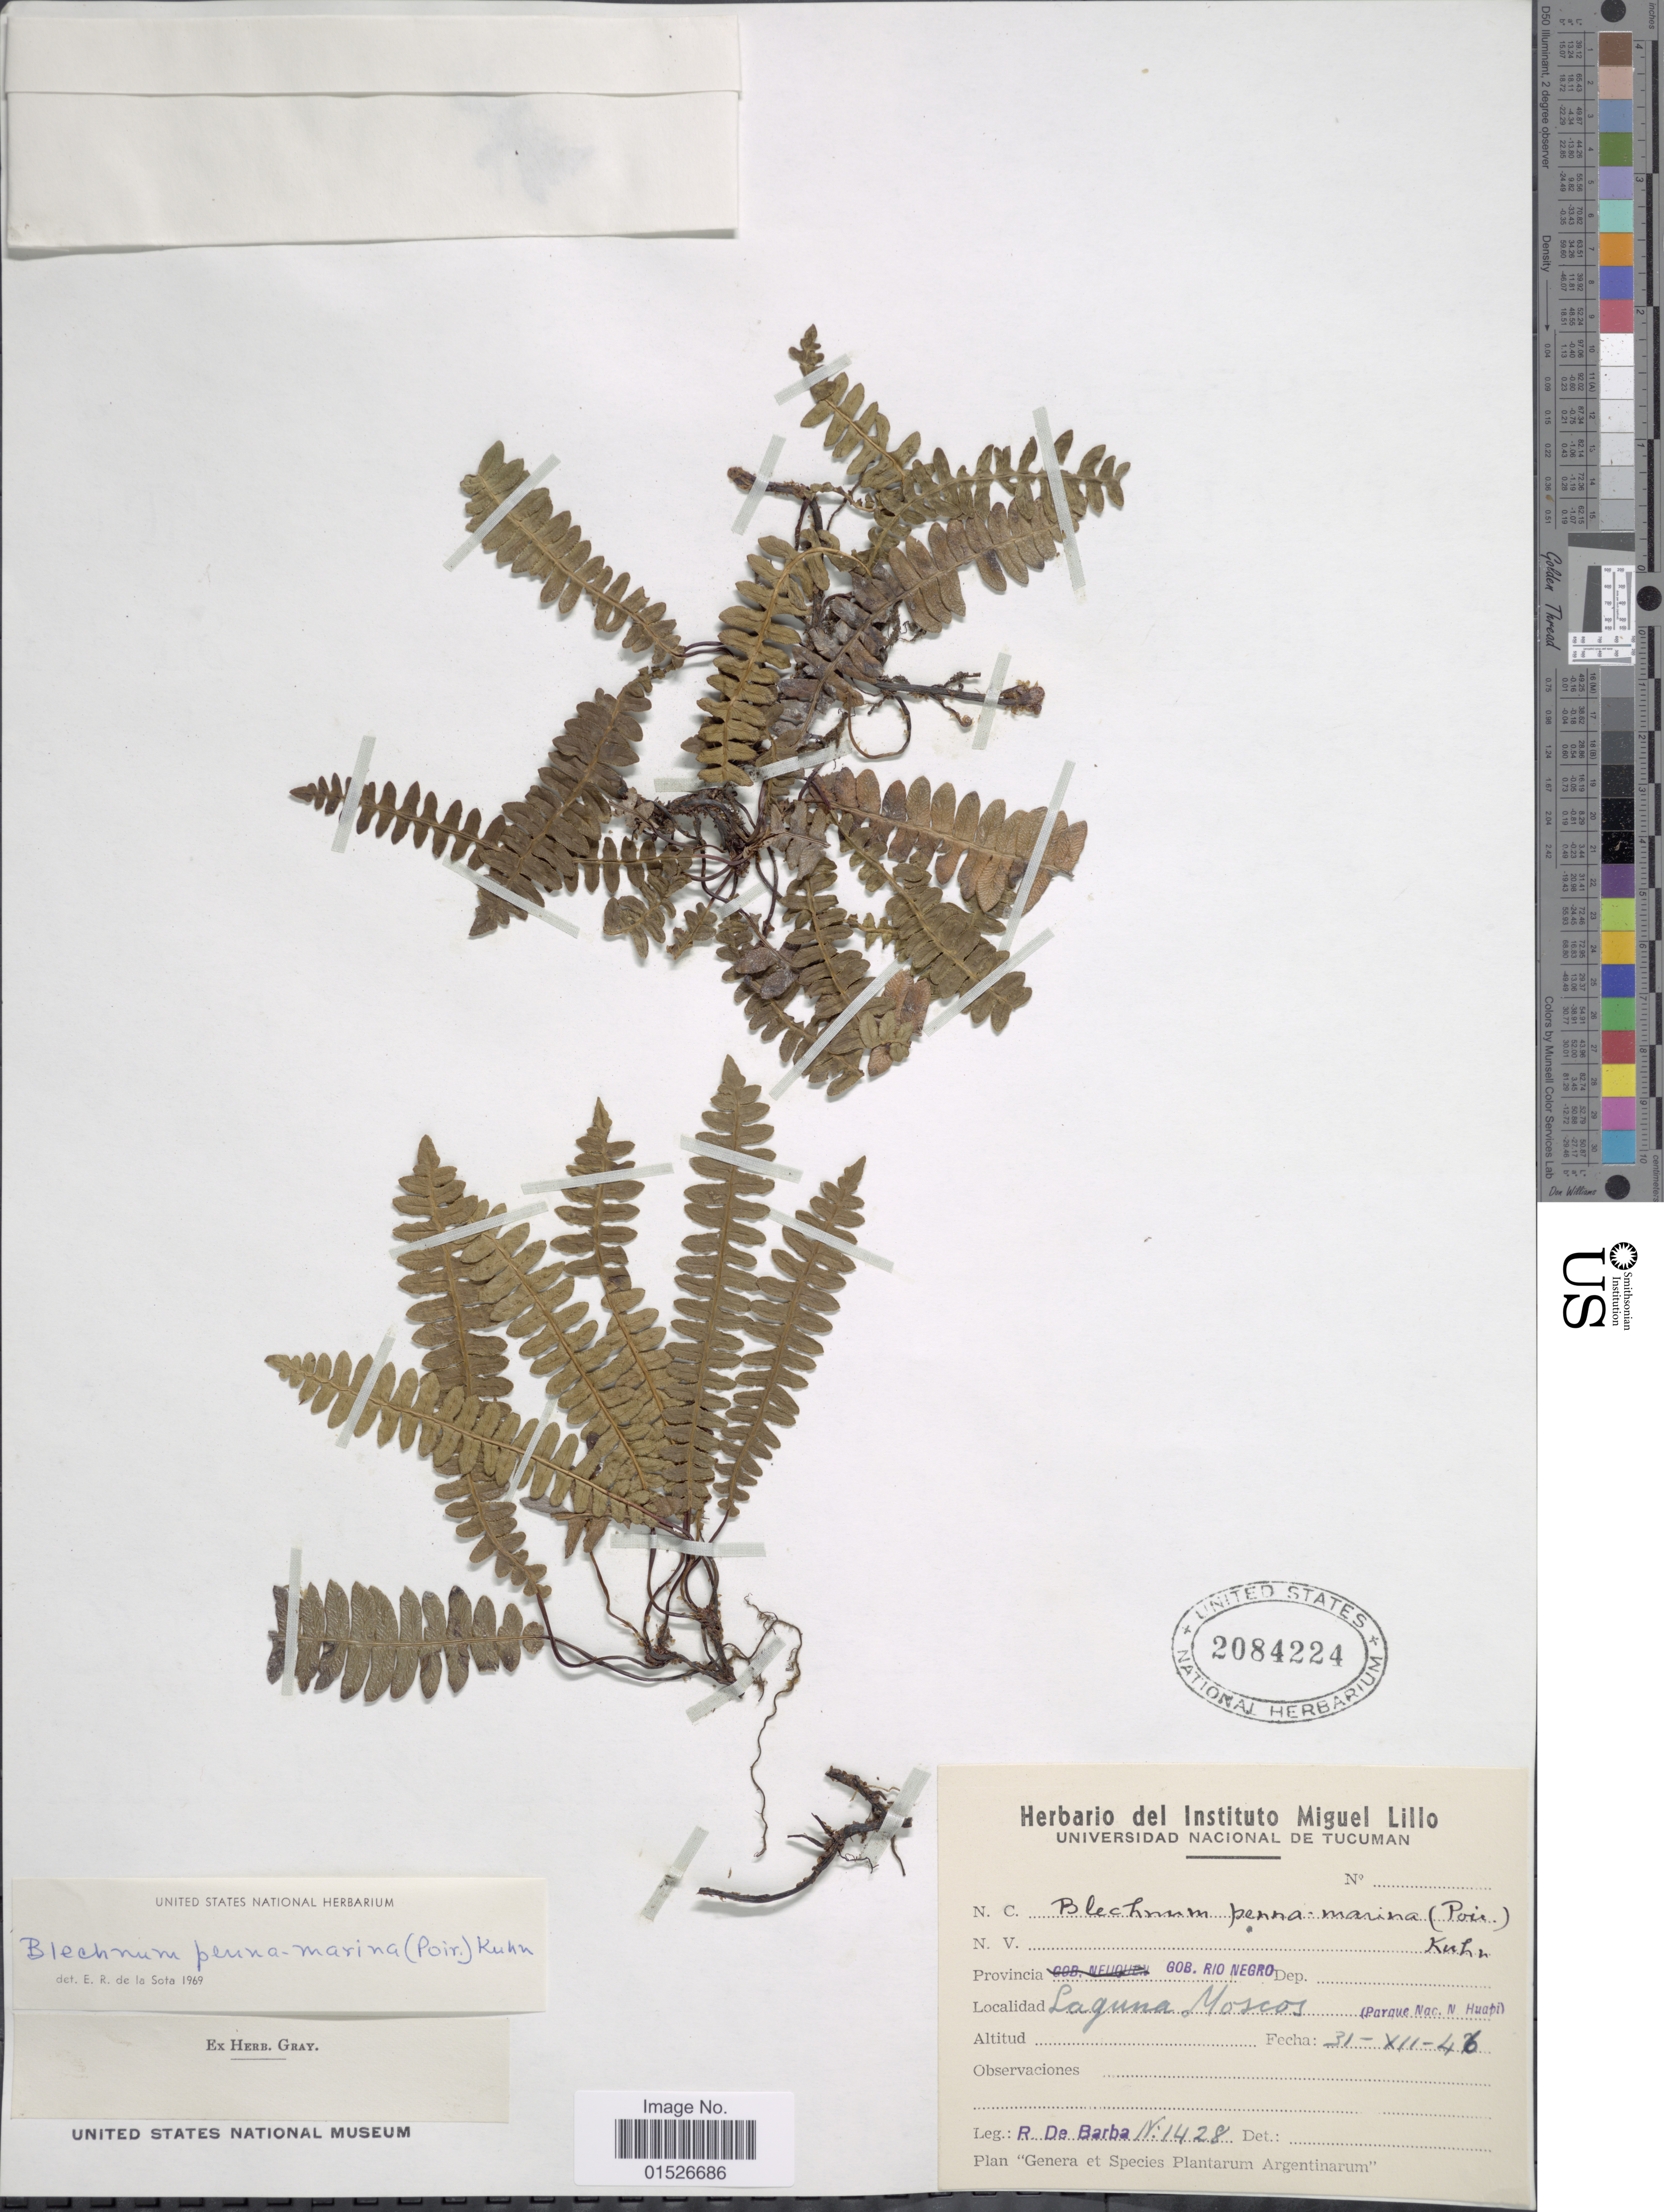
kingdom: Plantae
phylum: Tracheophyta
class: Polypodiopsida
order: Polypodiales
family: Blechnaceae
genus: Blechnum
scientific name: Blechnum penna-marina subsp. alpina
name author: T.C. Chambers & P. A. Farrant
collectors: R. De Barba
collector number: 1428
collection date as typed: Transcribed d/m/y: 31/12/46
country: Mexico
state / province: Chihuahua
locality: Gob. Rio Negro. Laguna Moscos ( Parque Nac. N Haupi)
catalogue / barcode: US 2084224